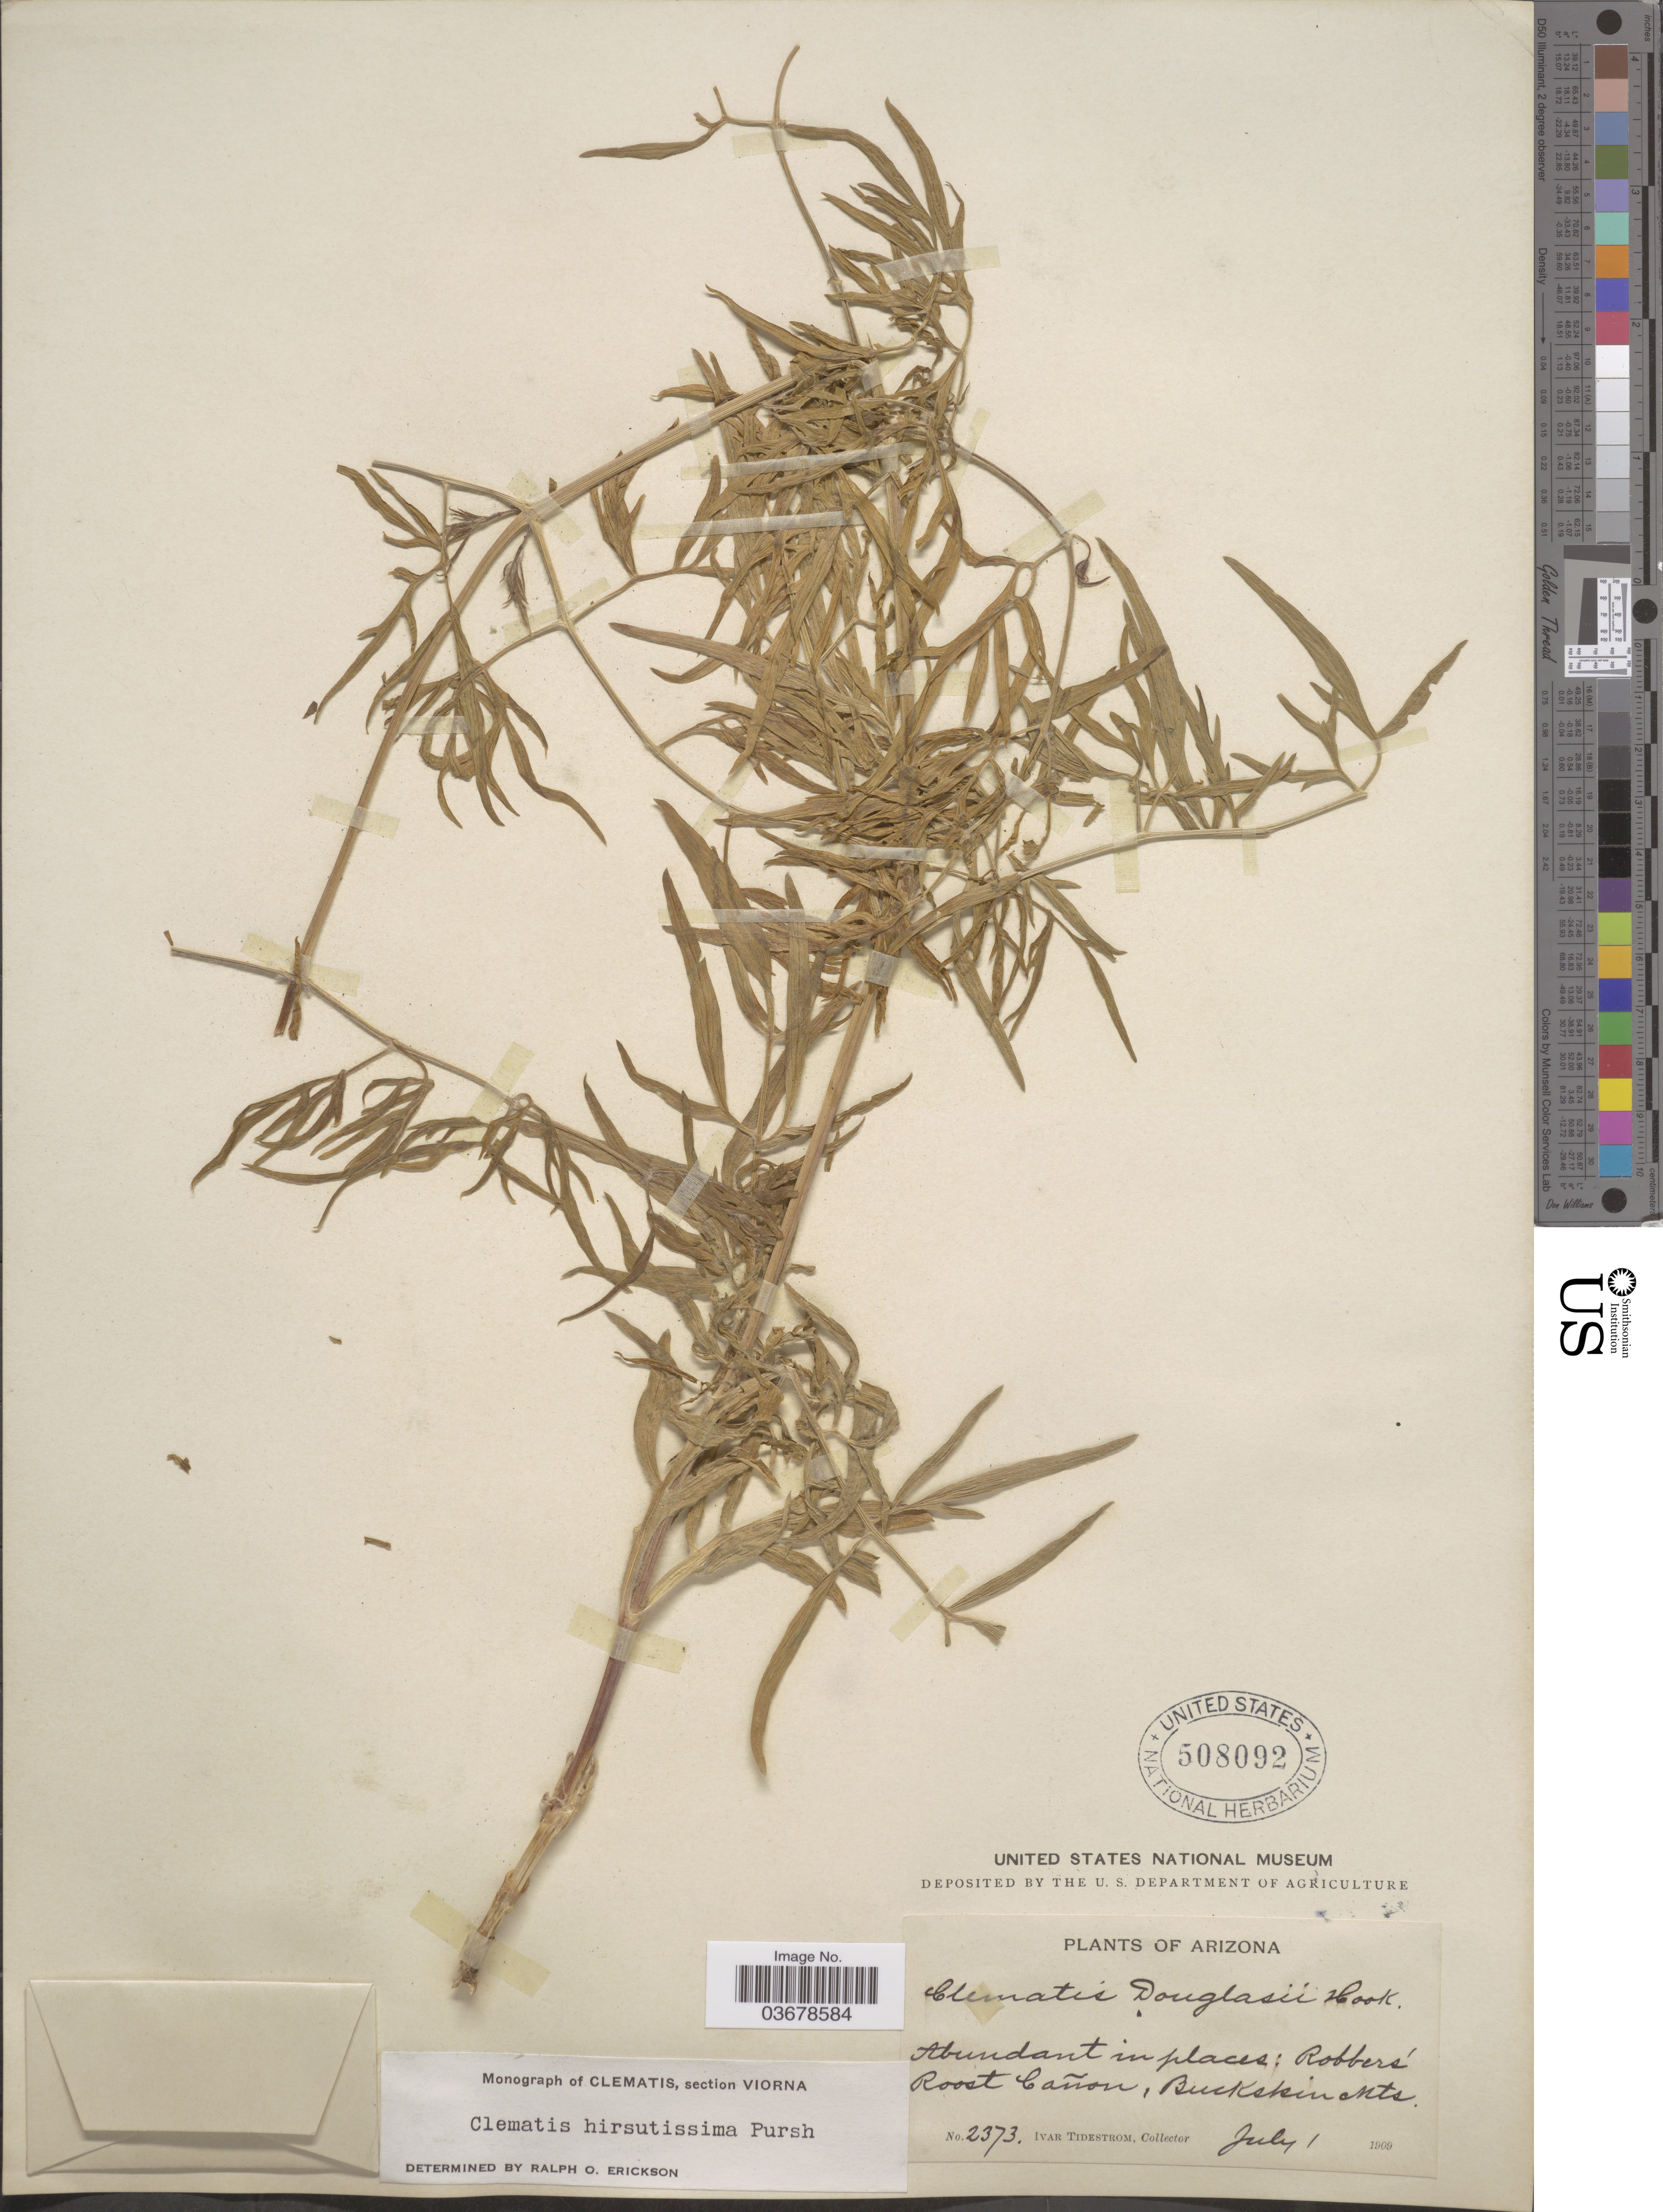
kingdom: Plantae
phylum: Tracheophyta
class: Magnoliopsida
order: Ranunculales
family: Ranunculaceae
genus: Clematis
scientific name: Clematis viorna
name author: L.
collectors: I. F. Tidestrom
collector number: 2373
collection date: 1909-07-01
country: United States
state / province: Arizona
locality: Robber's Roost Cañon, Buckskin Mts.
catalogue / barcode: US 508092